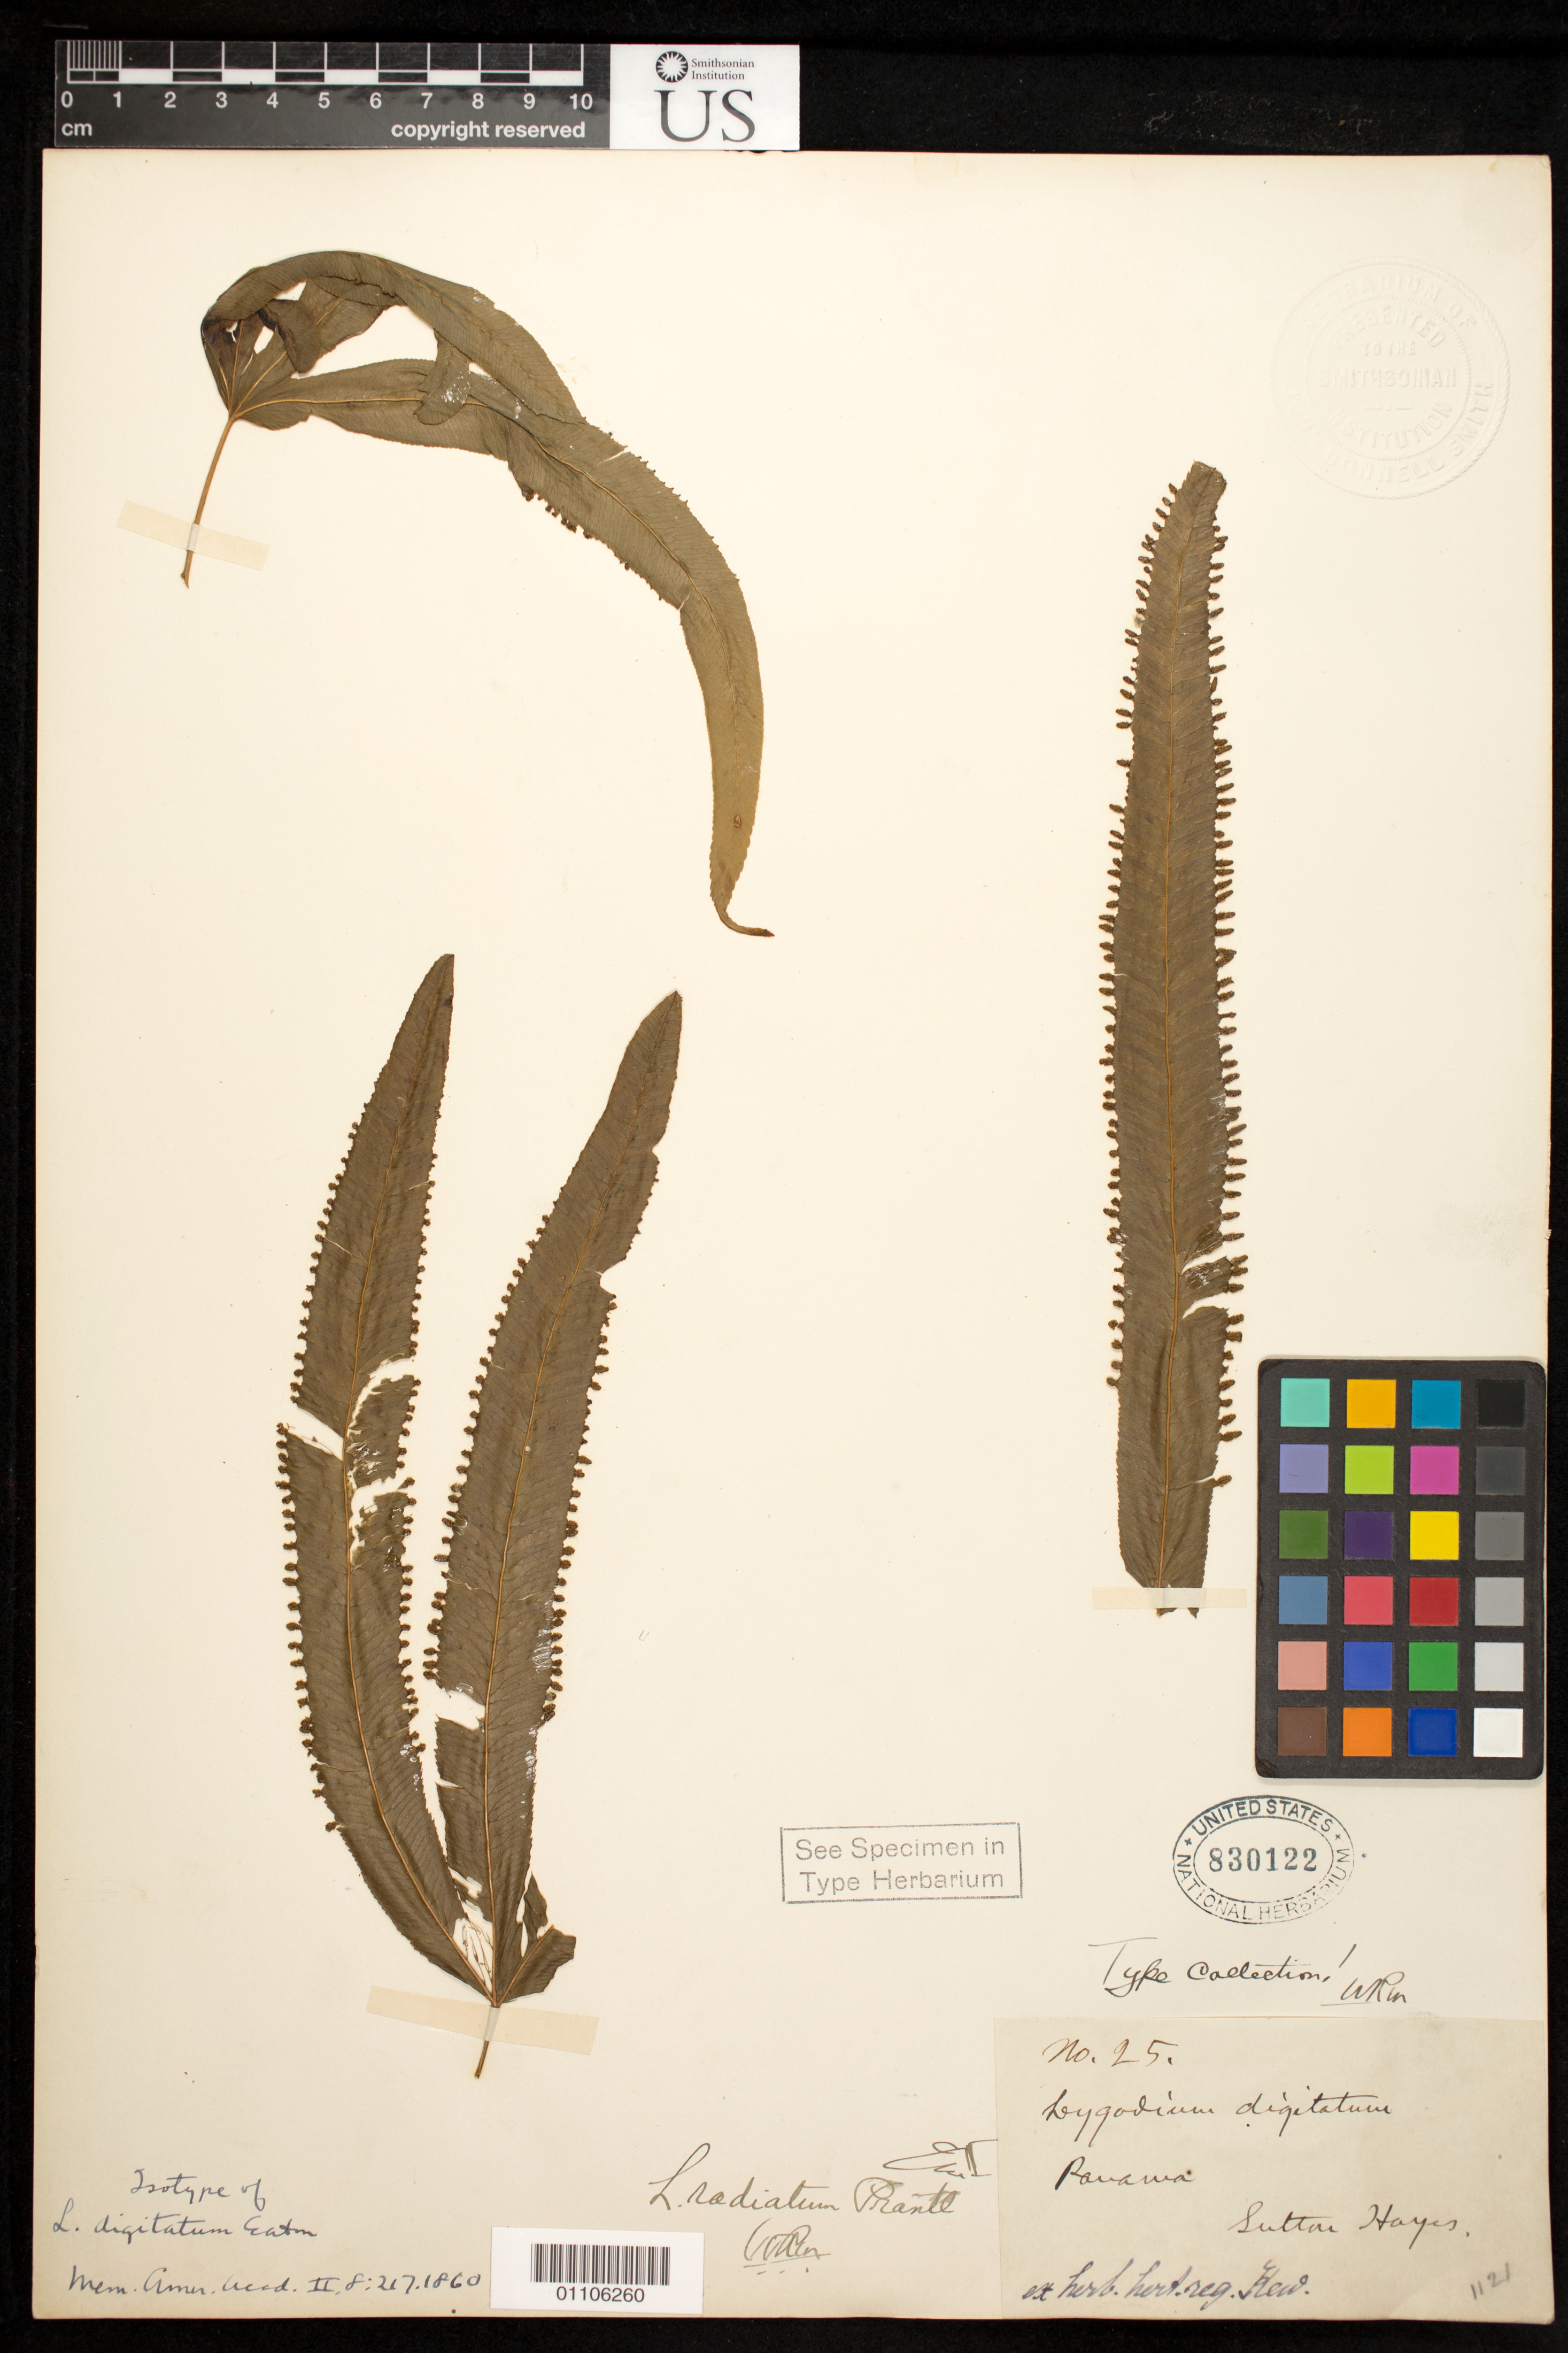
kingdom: Plantae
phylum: Tracheophyta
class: Polypodiopsida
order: Schizaeales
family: Lygodiaceae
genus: Lygodium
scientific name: Lygodium digitatum D.C. Eaton, nom. illeg.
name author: D.C. Eaton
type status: Syntype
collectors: S. Hayes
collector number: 25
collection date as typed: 1859 to -- --- 1861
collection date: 1859/1861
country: Panama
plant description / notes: Protologue, "Ad Gatun, in via ferrea Panamensi, Hayes, 25. Prope cataractum Truando, Novae Granadae, Schott, 77"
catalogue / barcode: US 830122